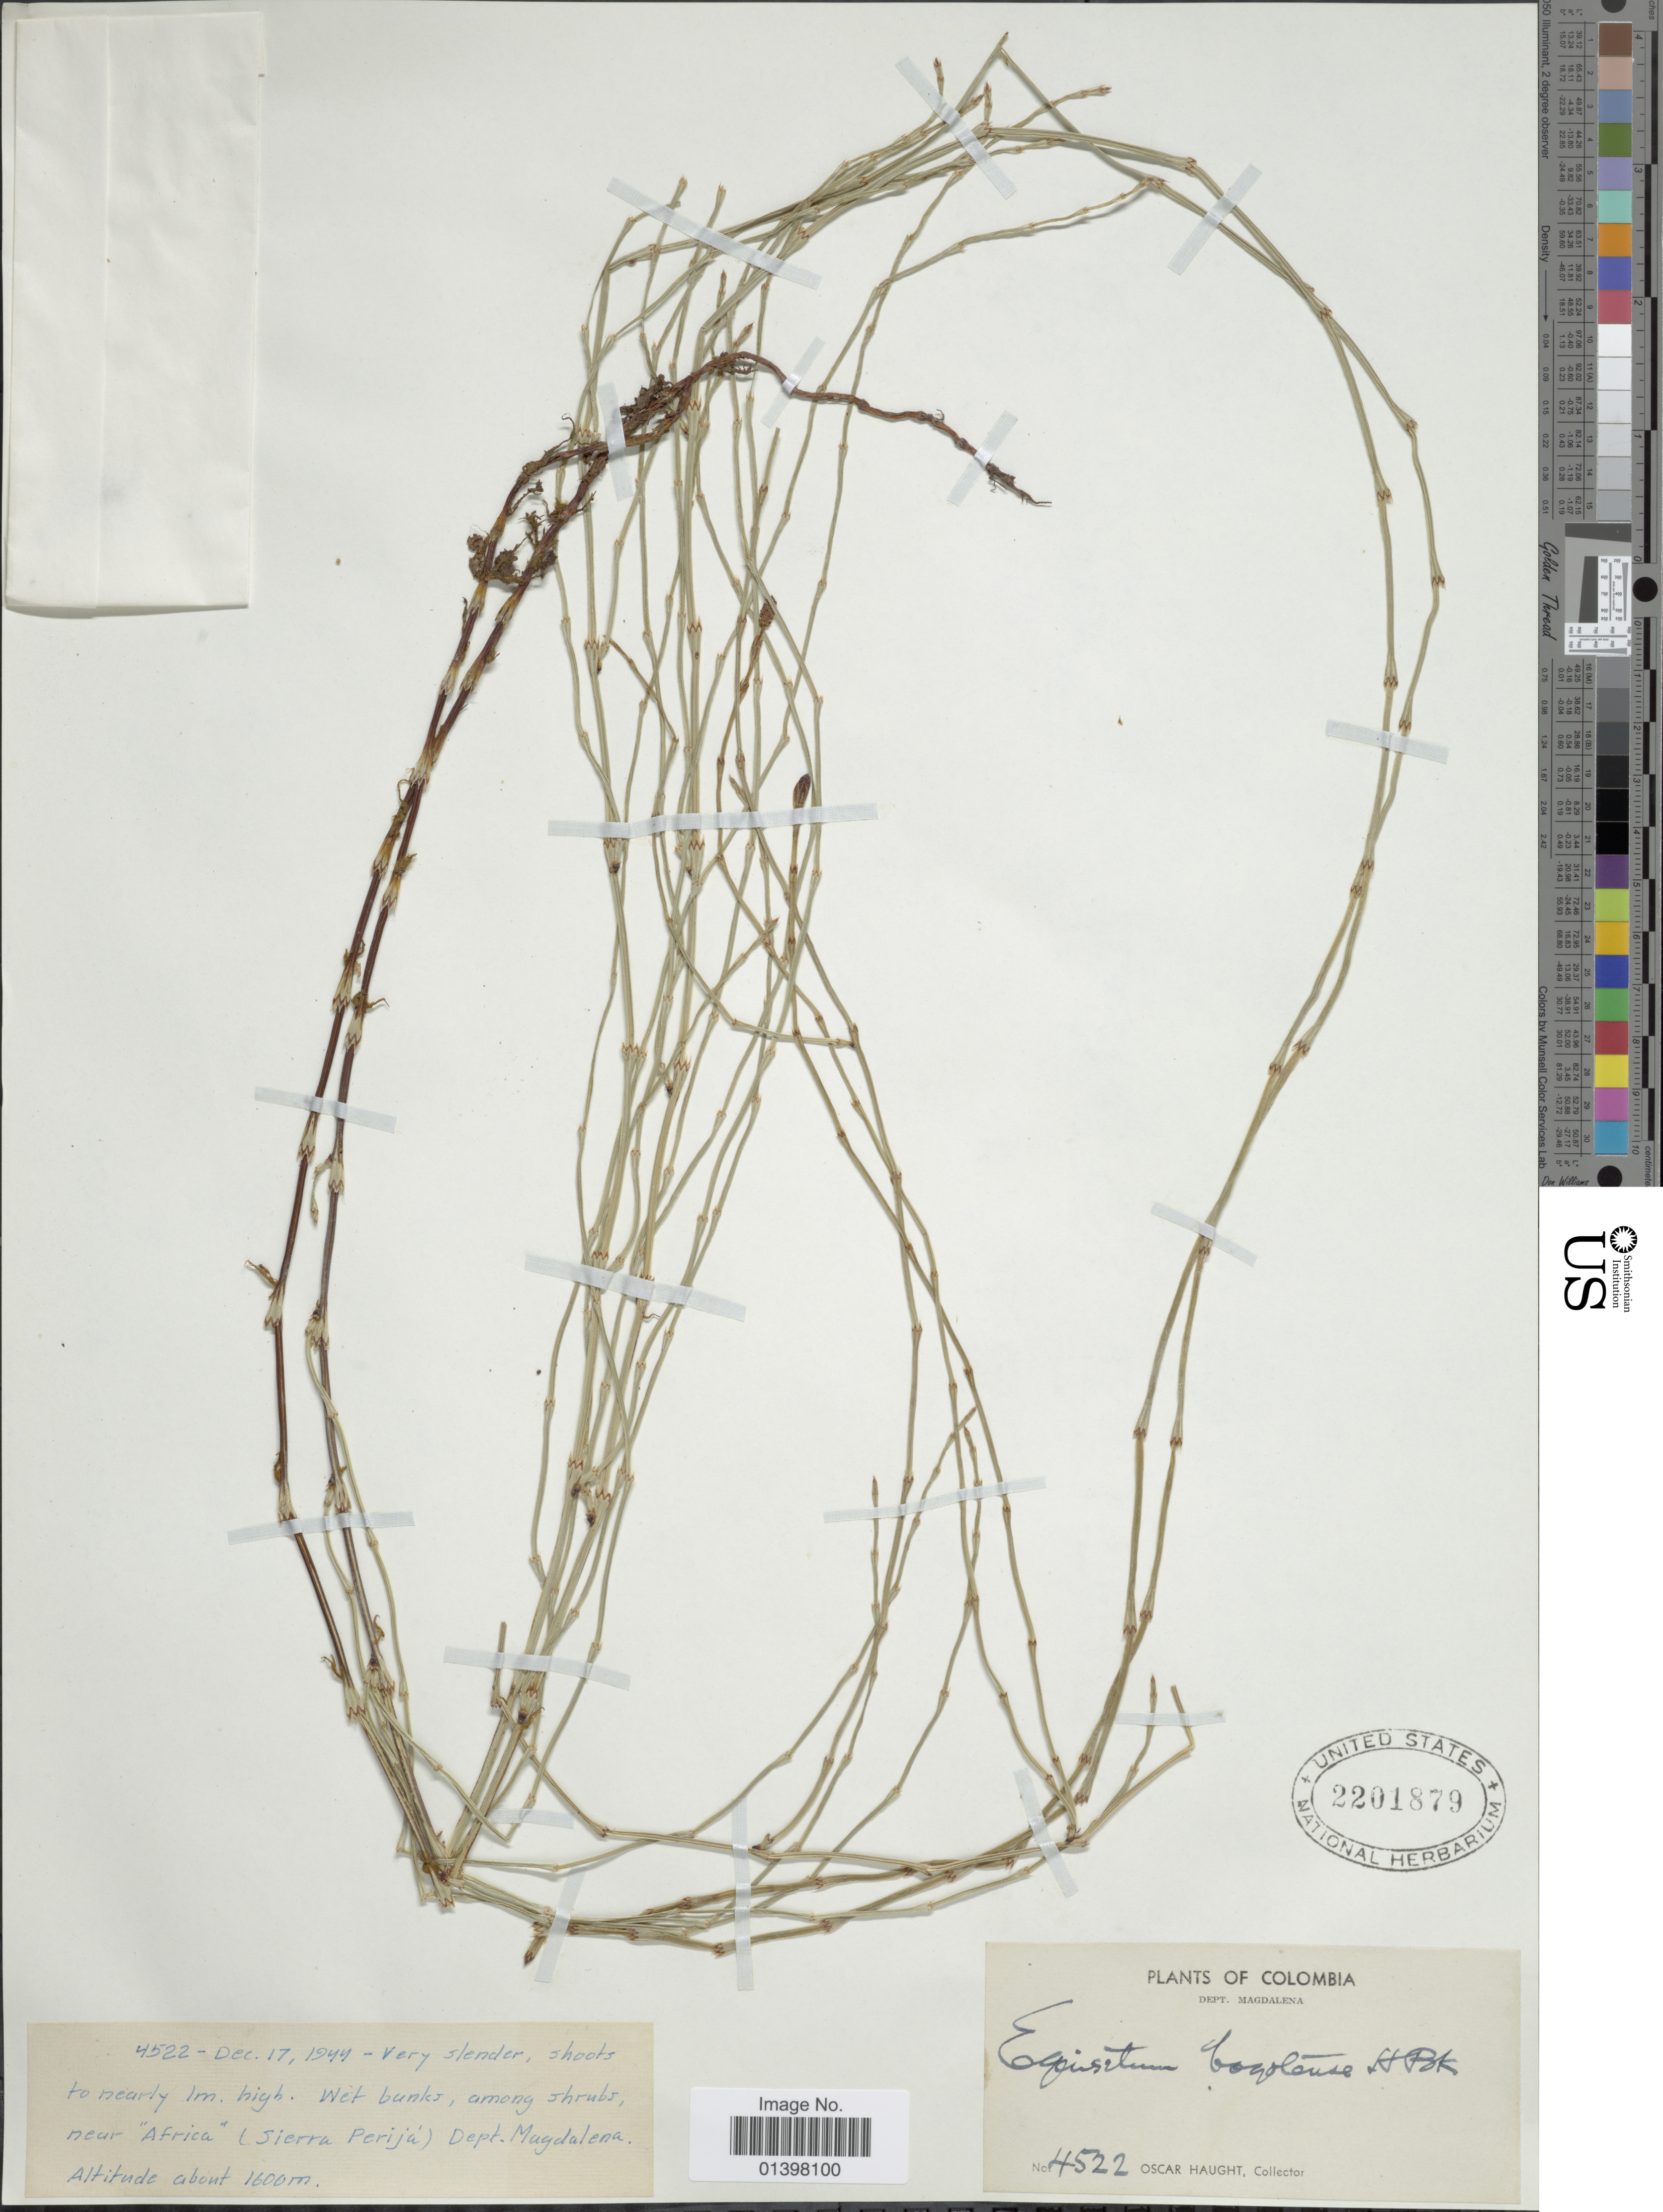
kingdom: Plantae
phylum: Tracheophyta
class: Polypodiopsida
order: Equisetales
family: Equisetaceae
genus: Equisetum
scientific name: Equisetum bogotense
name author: Kunth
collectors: O. L. Haught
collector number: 4522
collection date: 1944-12-17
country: Colombia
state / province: Magdalena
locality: Near 'Africa' (Sierra Perijá) Dept. Magdalena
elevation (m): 1600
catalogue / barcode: US 2201879